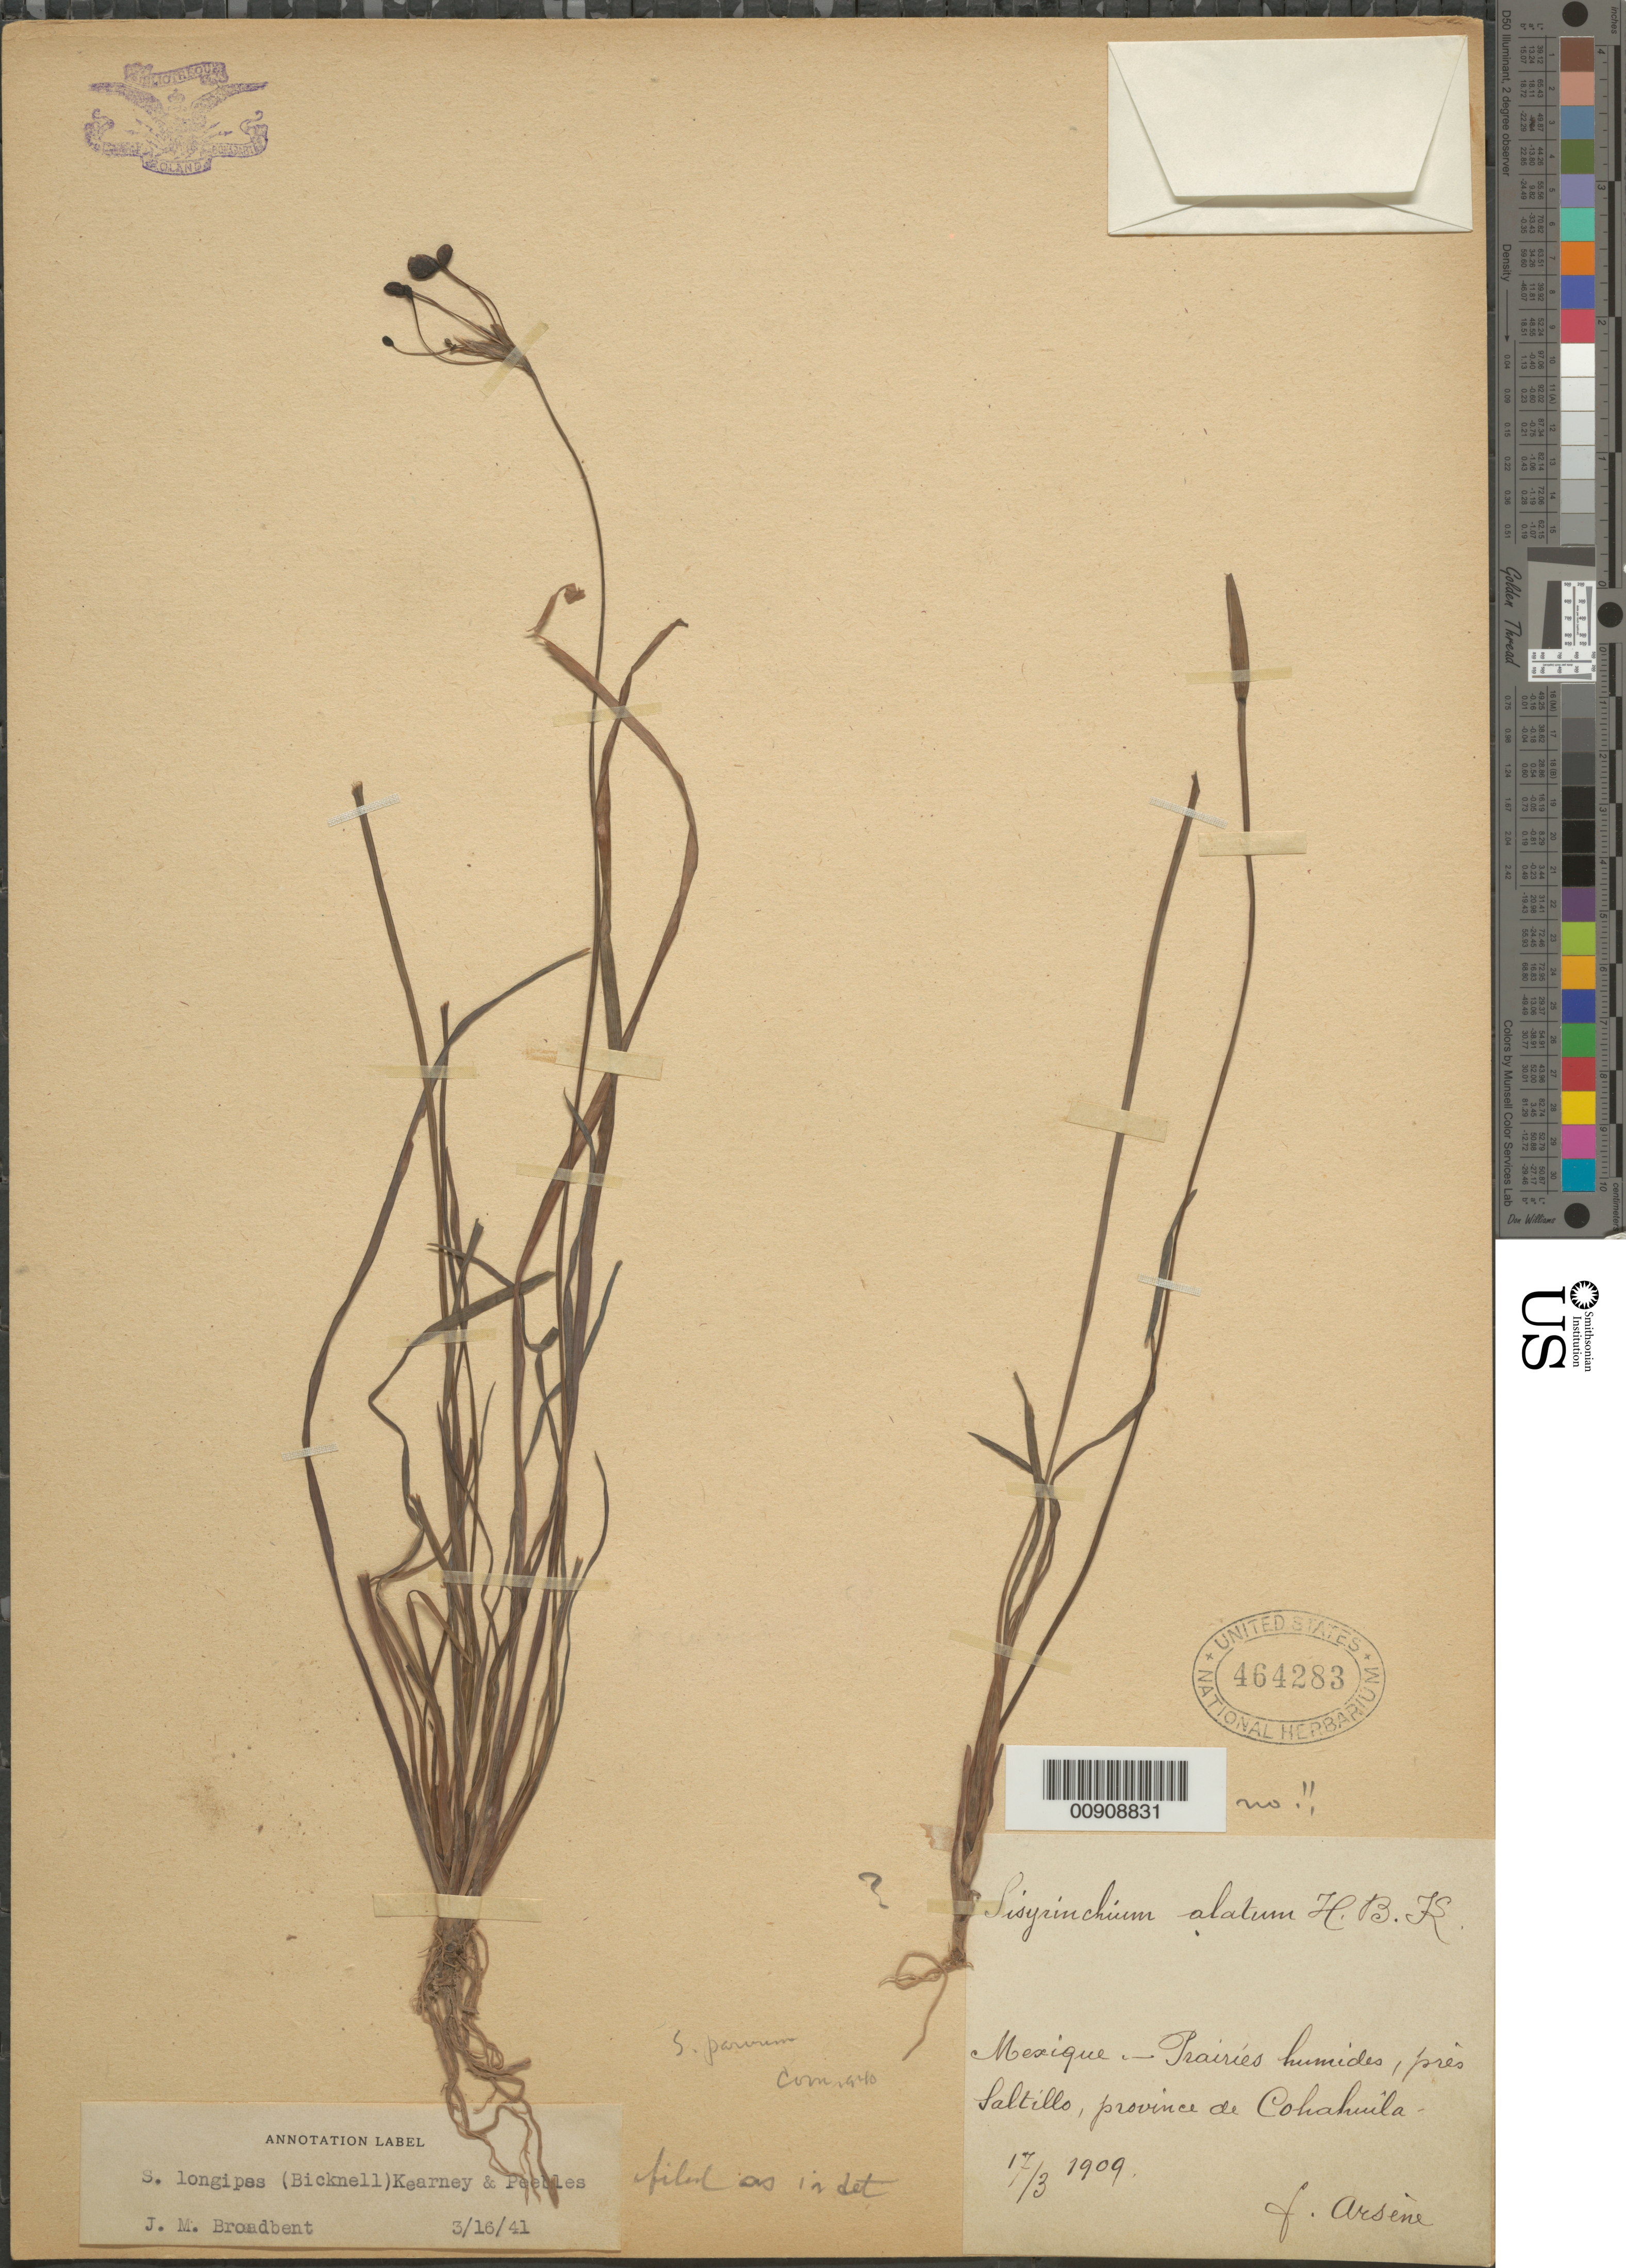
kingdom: Plantae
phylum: Tracheophyta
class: Liliopsida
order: Asparagales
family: Iridaceae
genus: Sisyrinchium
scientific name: Sisyrinchium sp.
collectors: Bro. G. Arsène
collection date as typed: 17 Mar 1909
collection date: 1909-03-17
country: Mexico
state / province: Coahuila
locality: Près Saltillo, province de Coahuila.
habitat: Prairies humides.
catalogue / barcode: US 464283